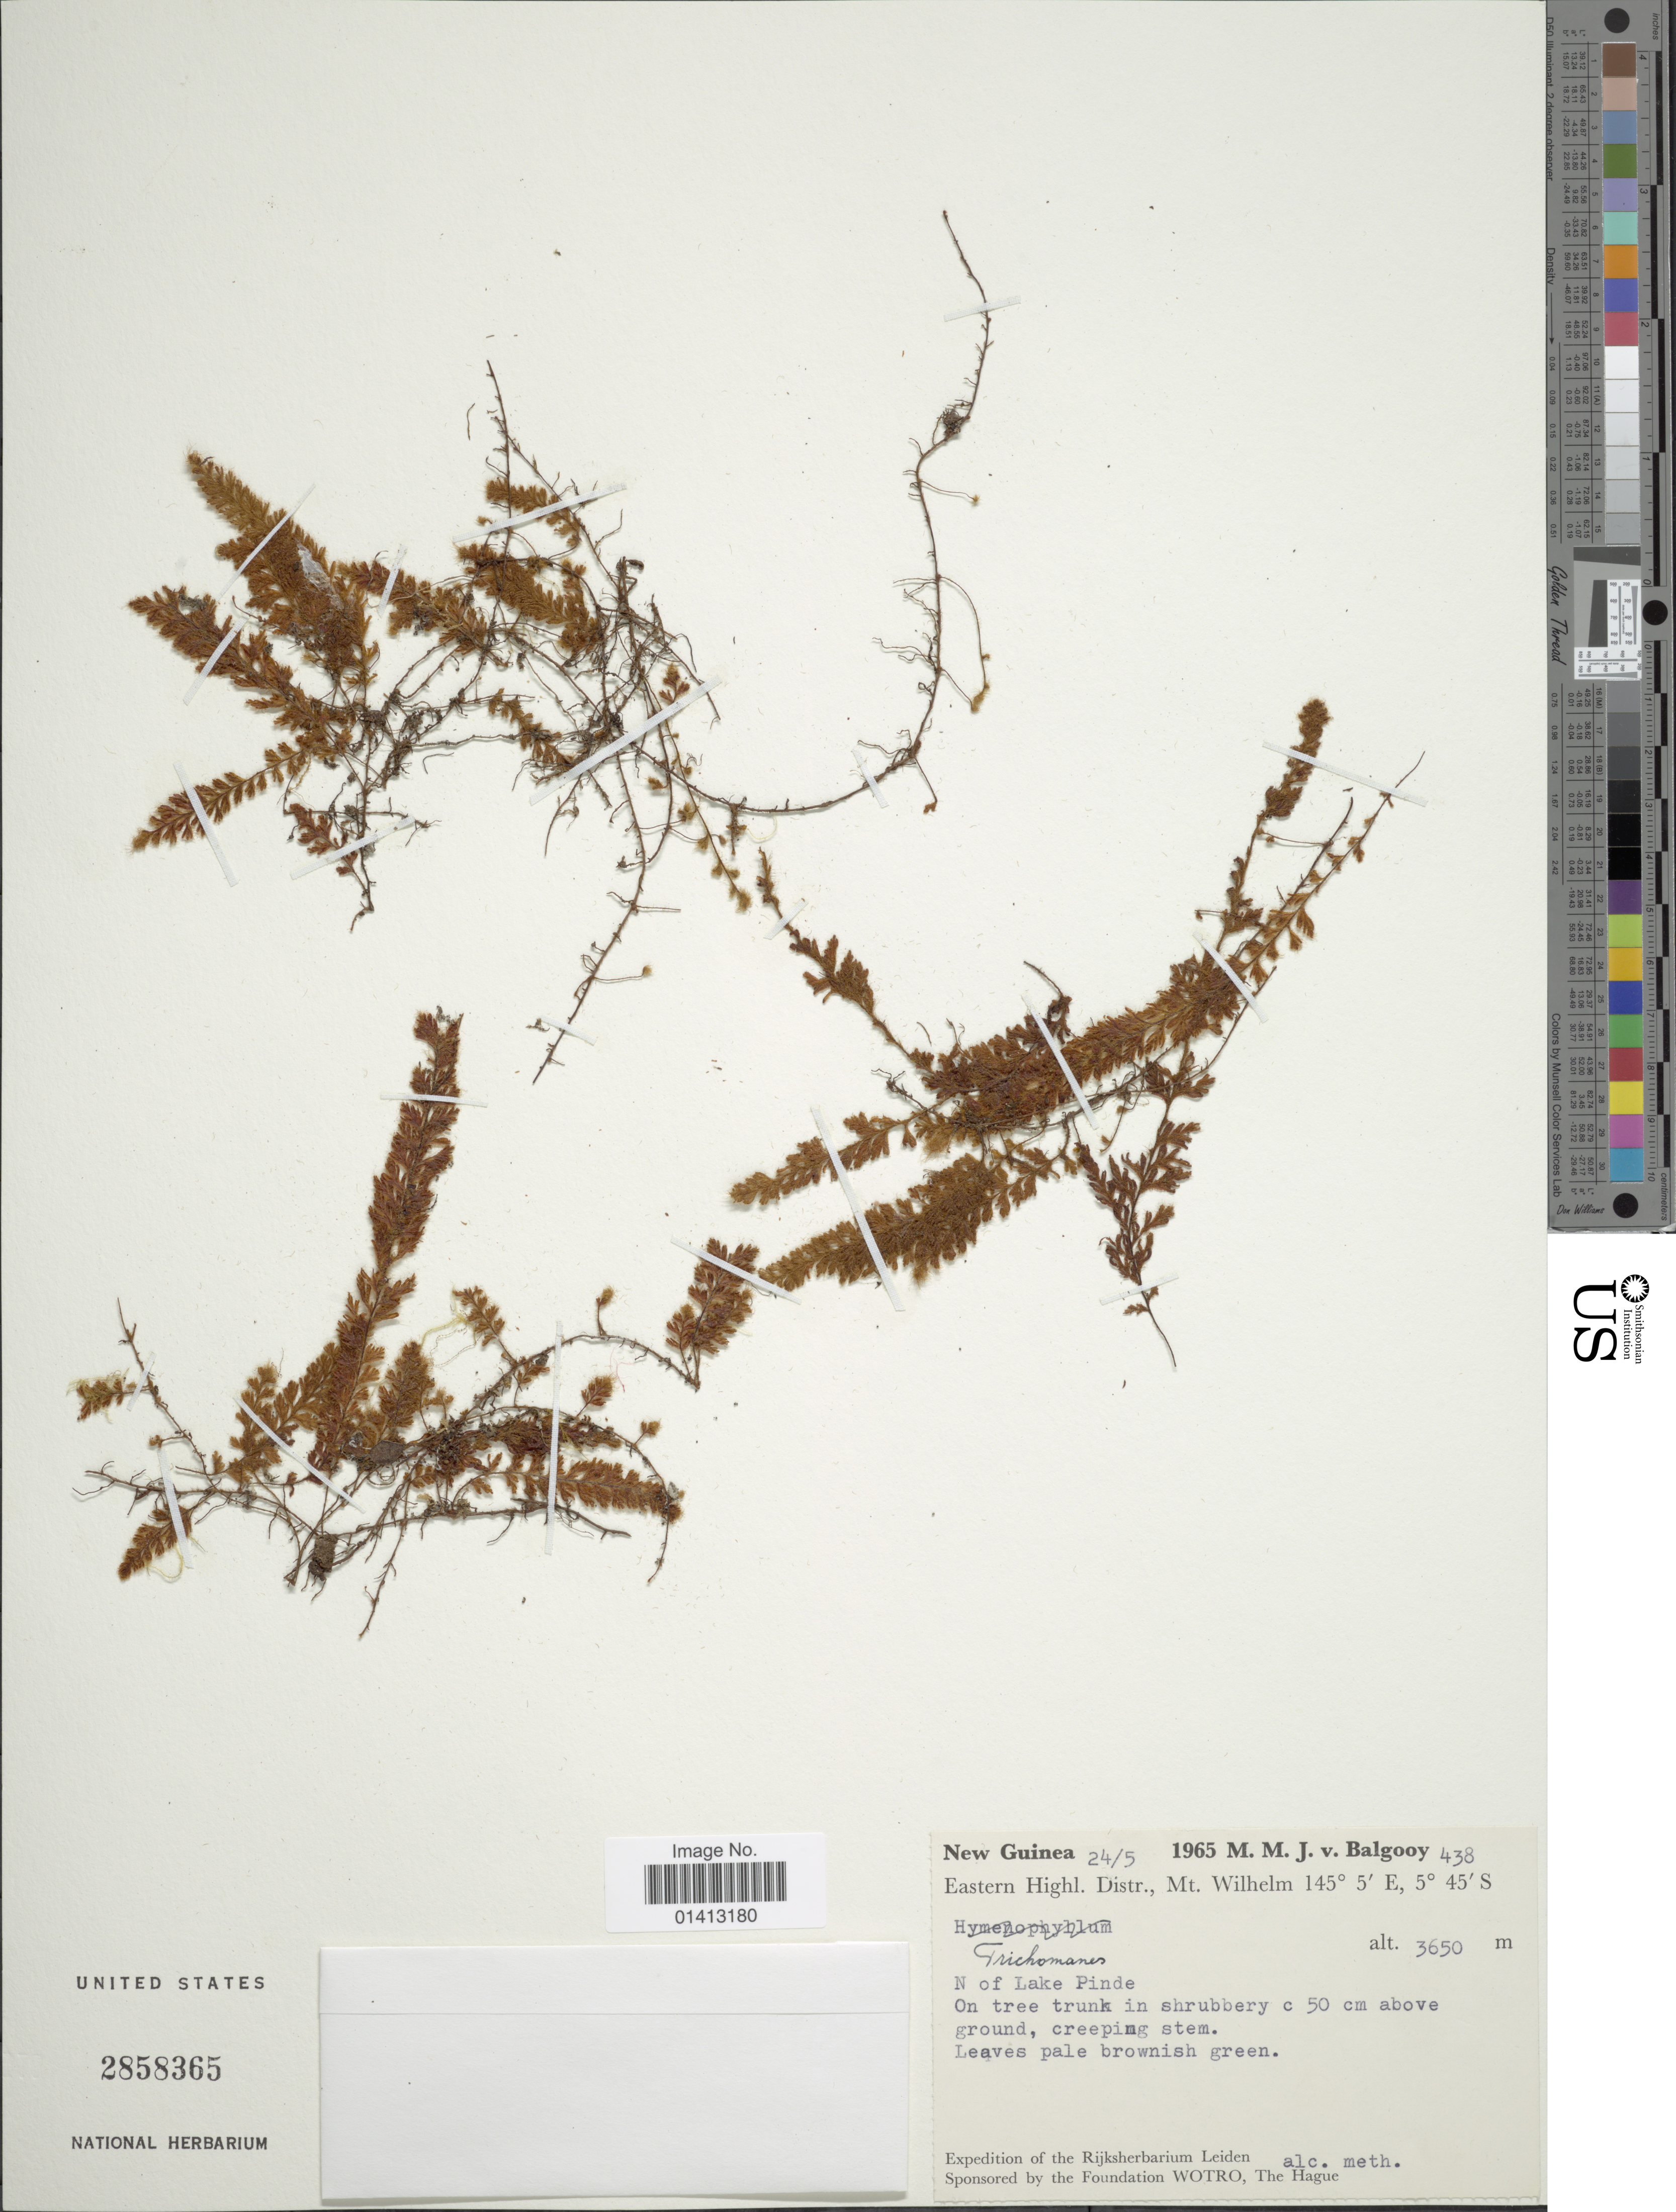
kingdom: Plantae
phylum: Tracheophyta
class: Polypodiopsida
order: Hymenophyllales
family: Hymenophyllaceae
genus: Crepidomanes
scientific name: Crepidomanes sp.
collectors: M. M. van Balgooy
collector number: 438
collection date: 1965-05-24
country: Papua New Guinea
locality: New Guinea, Eastern Highl. Distr., Mt Wilhelm, N of Lake Pinde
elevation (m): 3650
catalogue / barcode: US 2858365